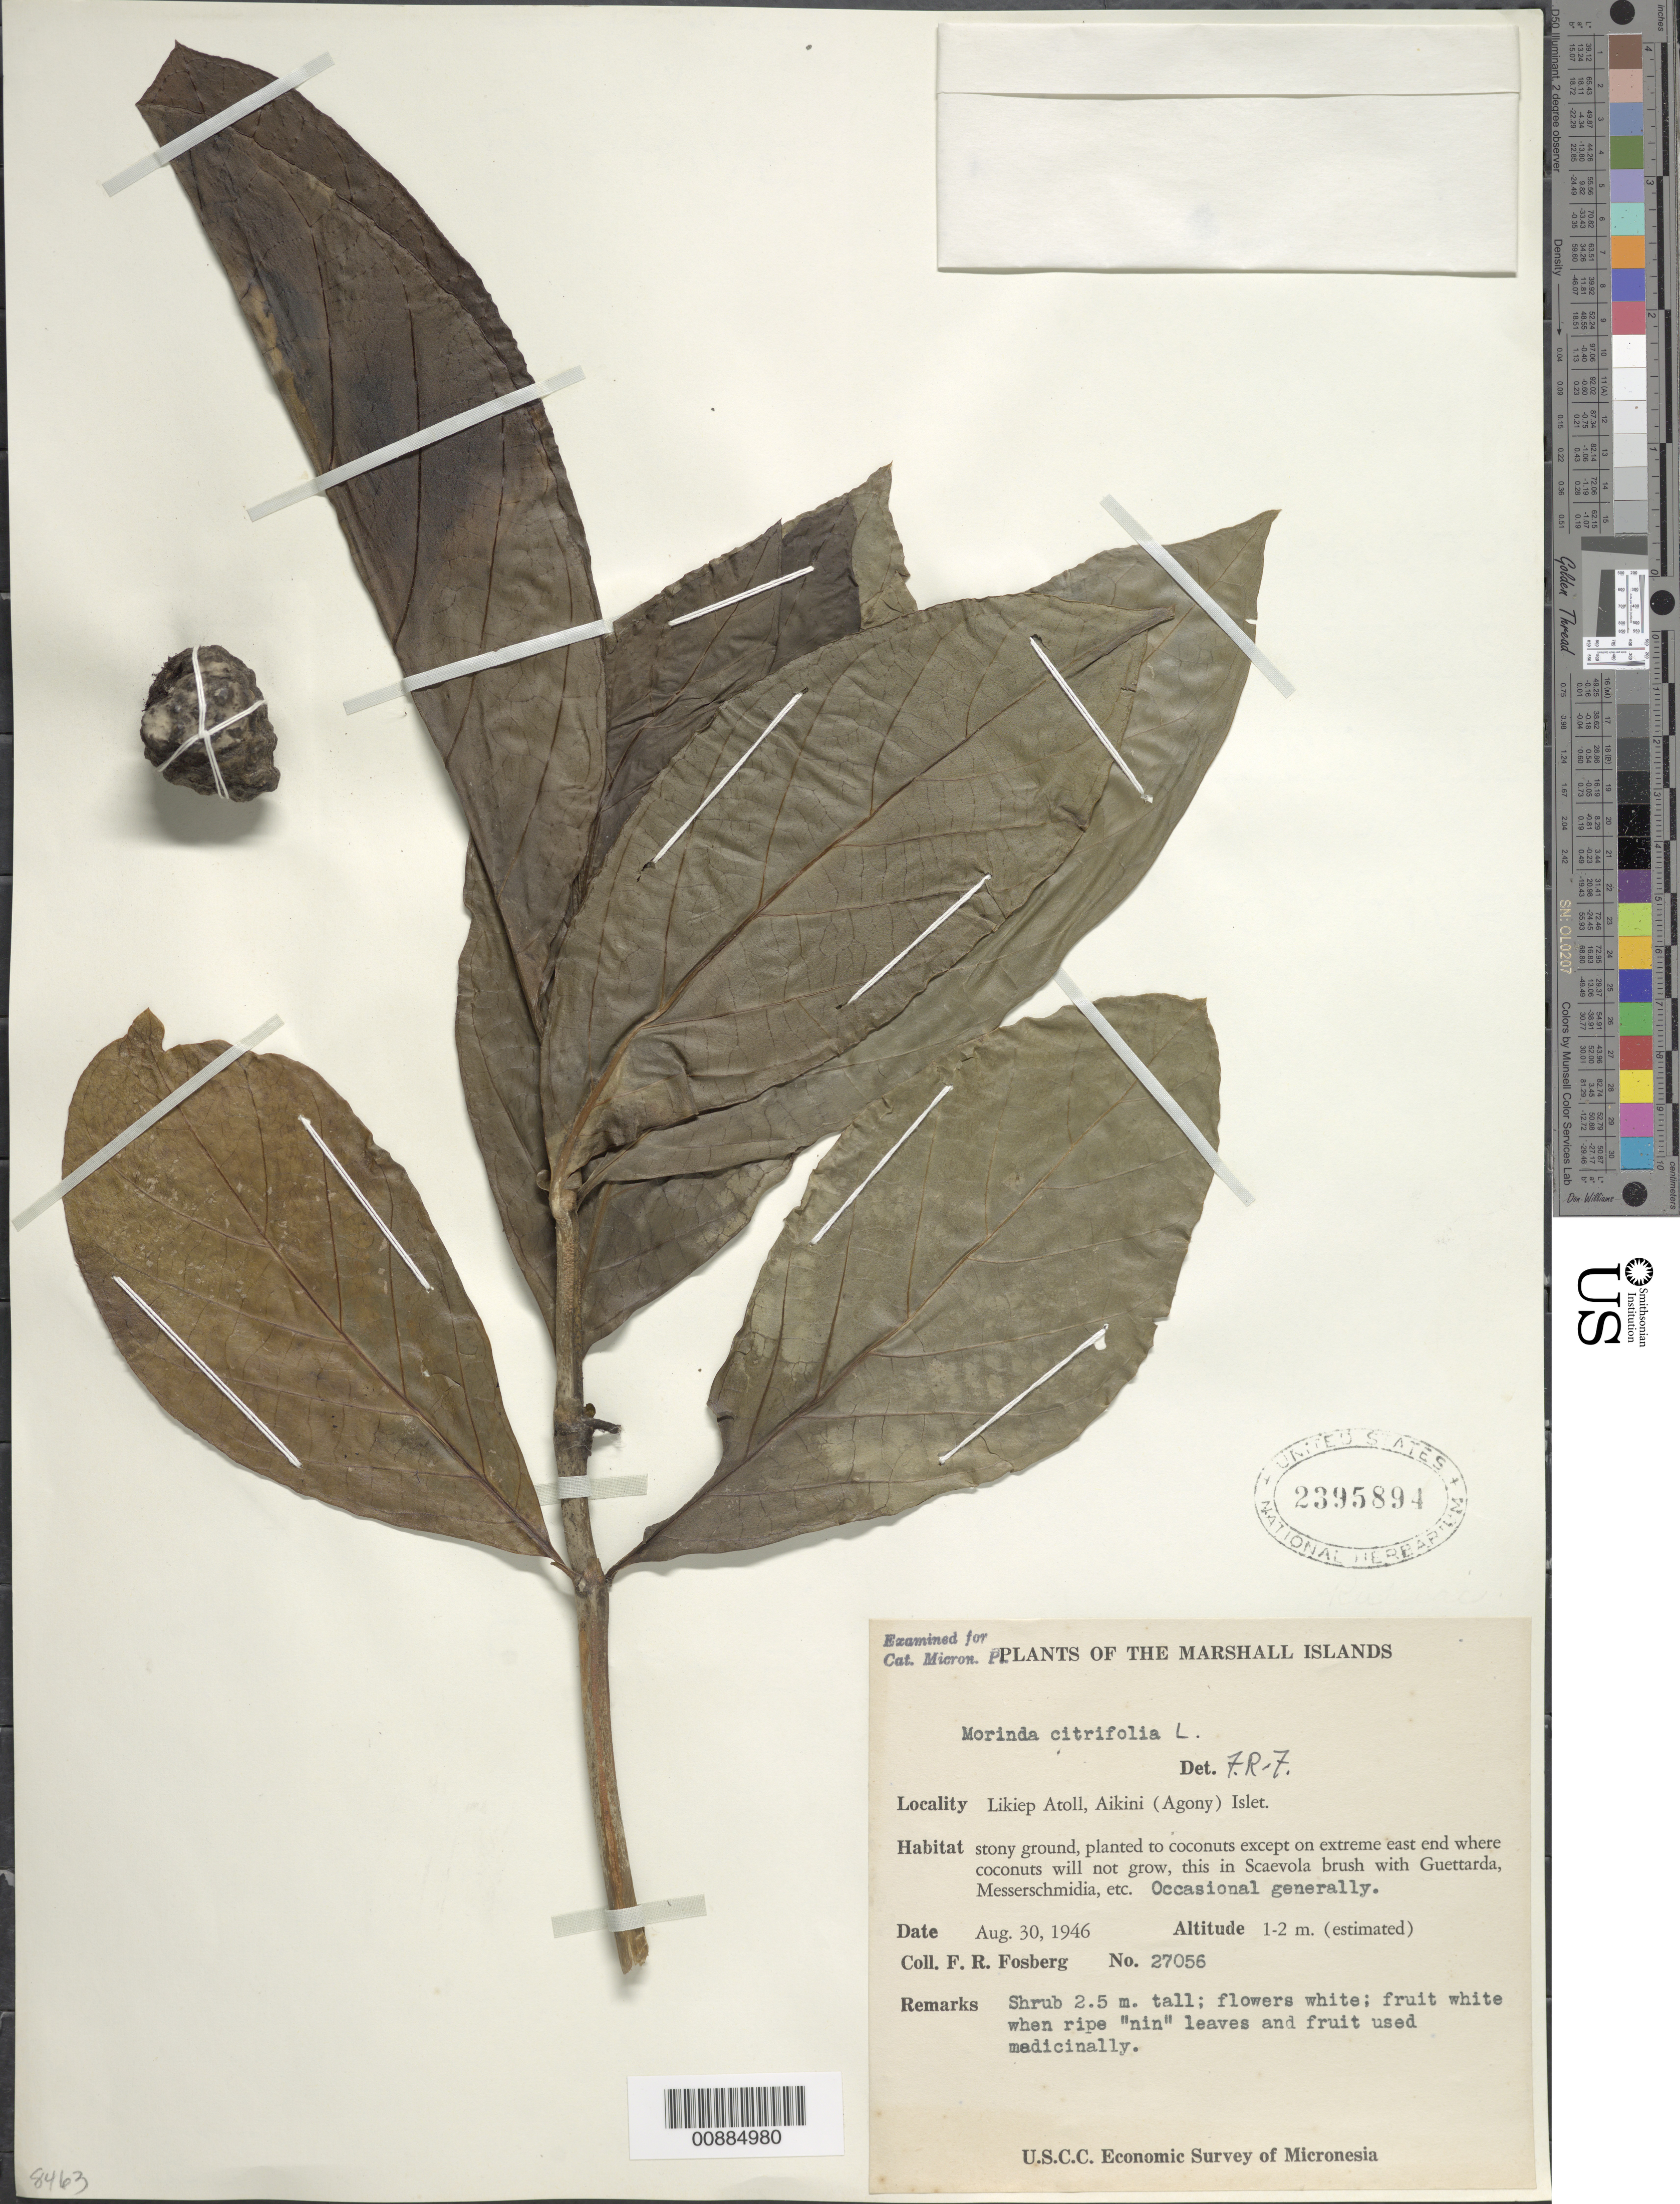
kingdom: Plantae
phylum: Tracheophyta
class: Magnoliopsida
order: Gentianales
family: Rubiaceae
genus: Morinda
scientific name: Morinda citrifolia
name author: L.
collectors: F. R. Fosberg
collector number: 27056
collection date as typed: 30 Aug 1946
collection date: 1946-08-30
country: Marshall Islands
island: Likiep Atoll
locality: Aikini (Agony) Islet.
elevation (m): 1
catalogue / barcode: US 2395894